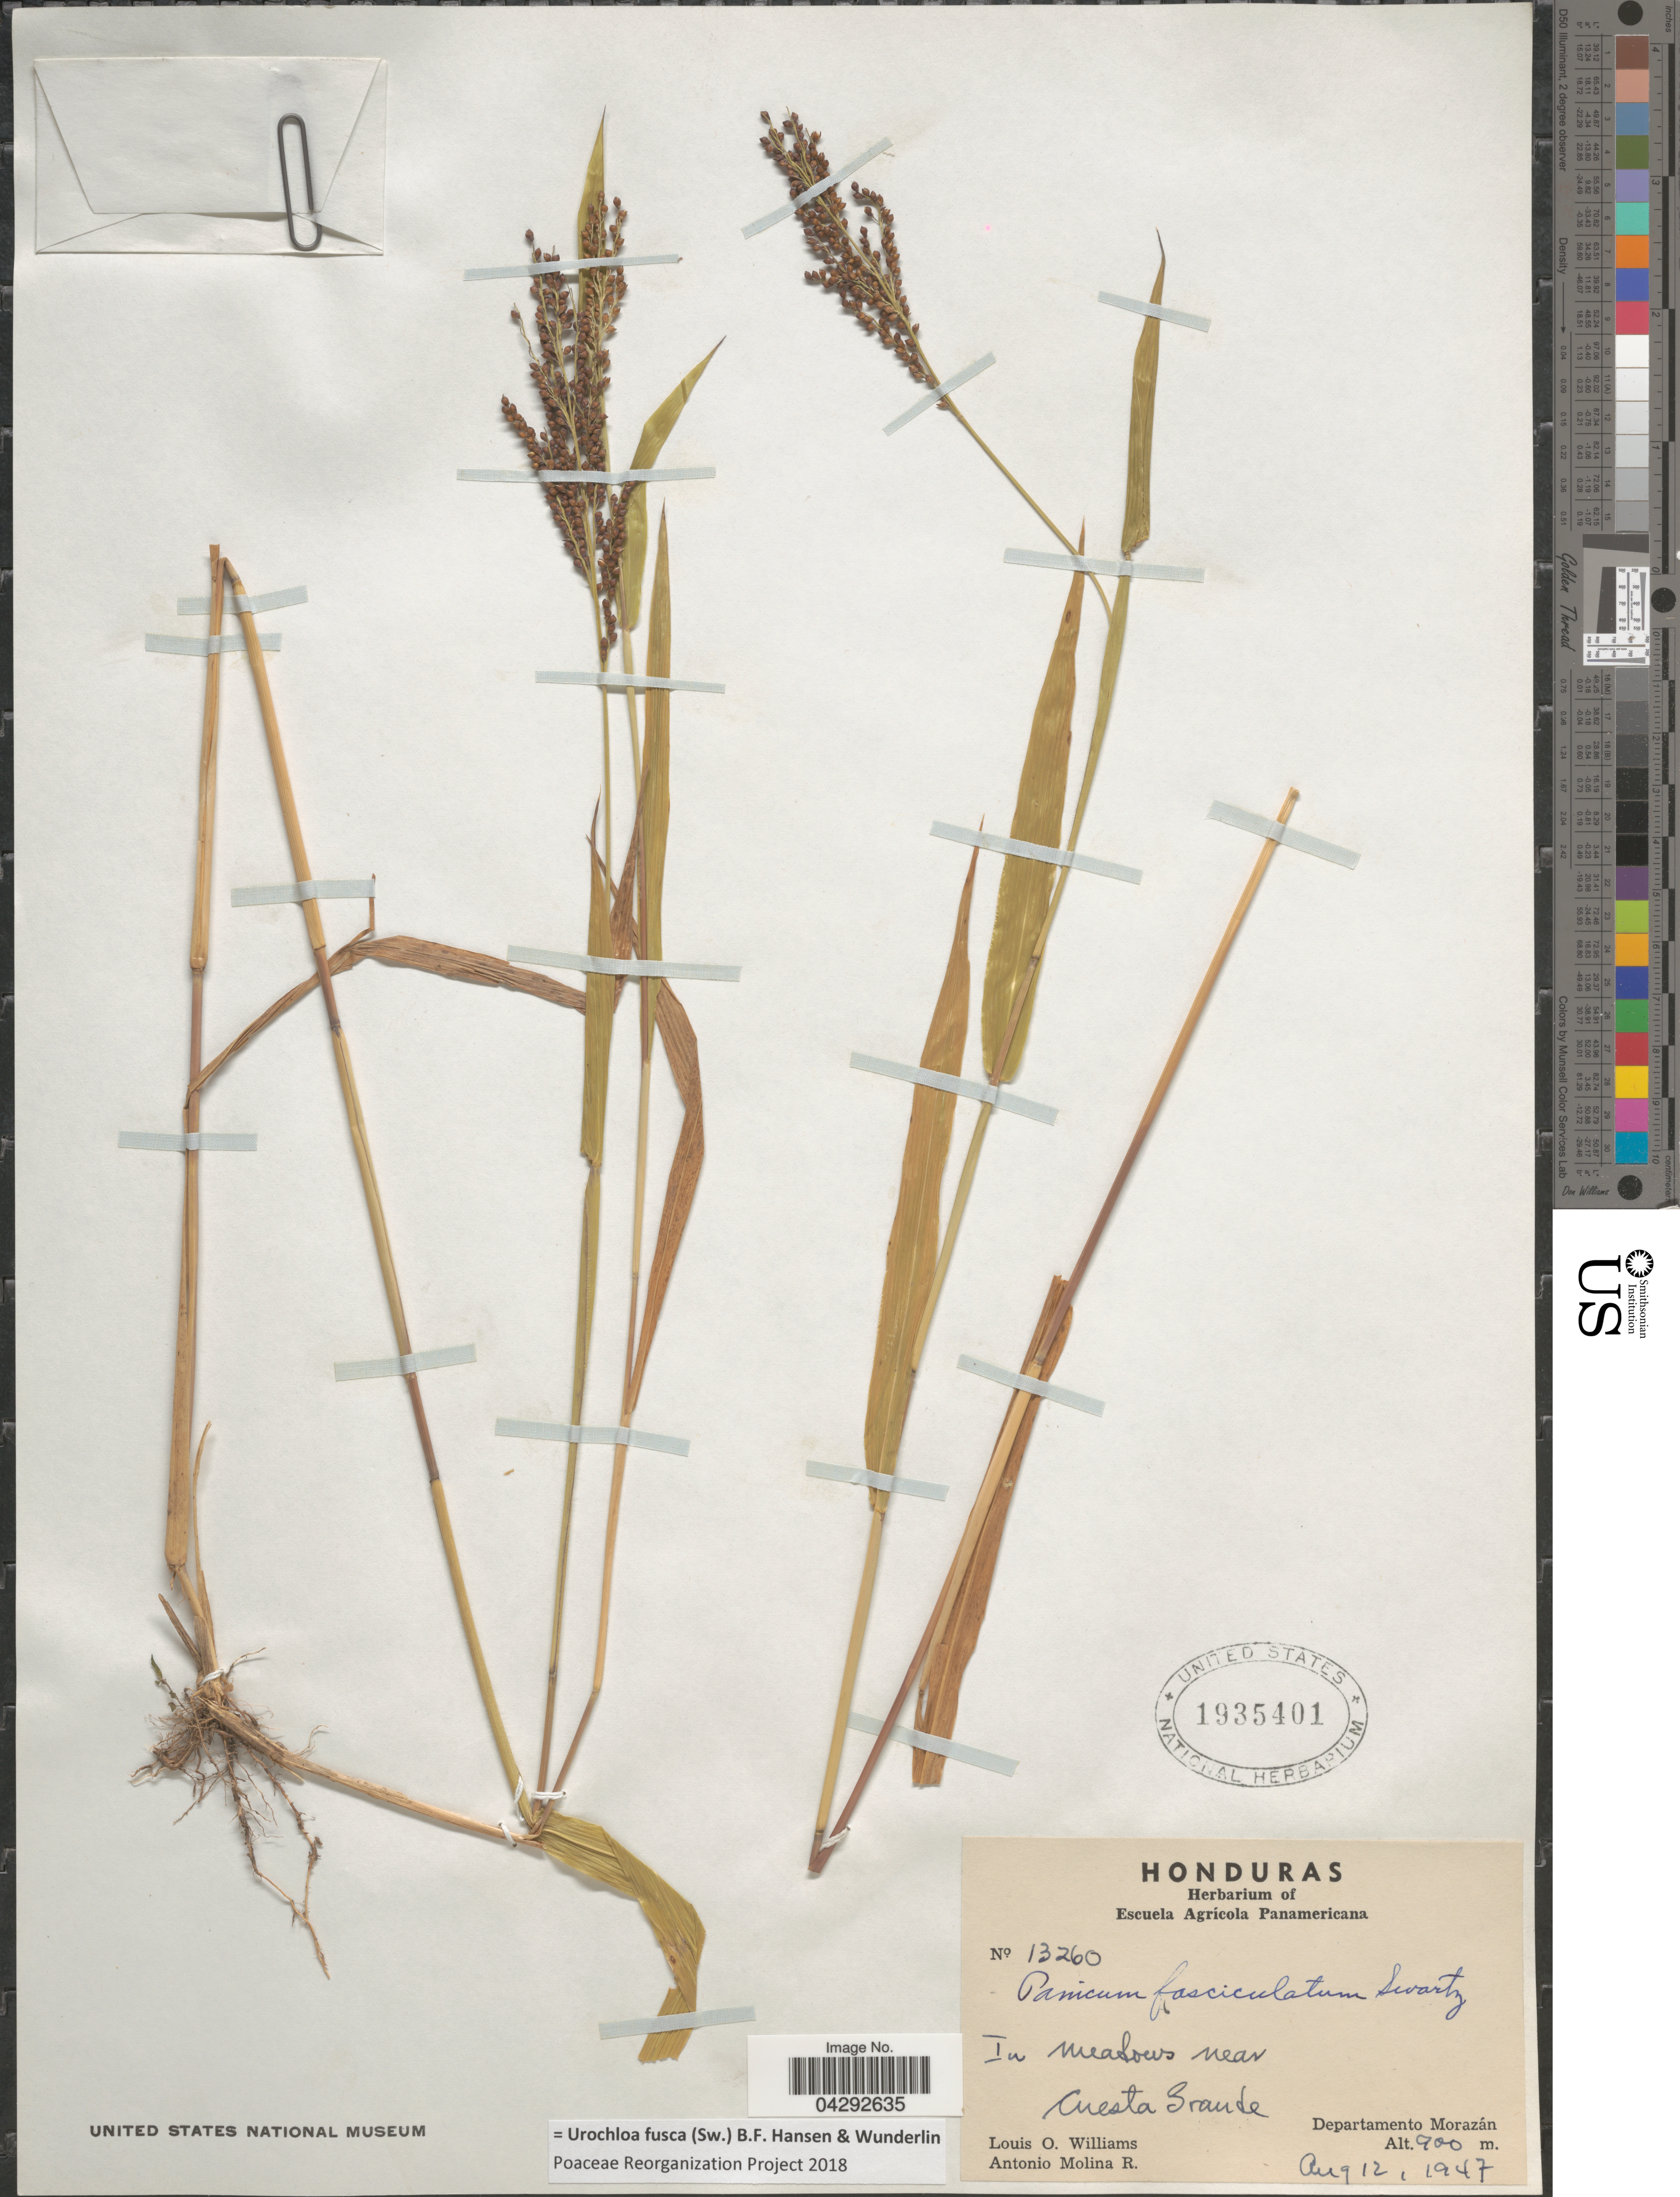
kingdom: Plantae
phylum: Tracheophyta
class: Liliopsida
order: Poales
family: Poaceae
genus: Urochloa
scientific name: Urochloa fusca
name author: (Sw.) B.F. Hansen & Wunderlin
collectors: L. O. Williams & A. Molina R.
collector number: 13260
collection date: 1947-08-12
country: Honduras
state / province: Fco. Morazán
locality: In meadows near Cuesta Grande. Departamento Morazán.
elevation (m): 900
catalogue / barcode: US 1935401